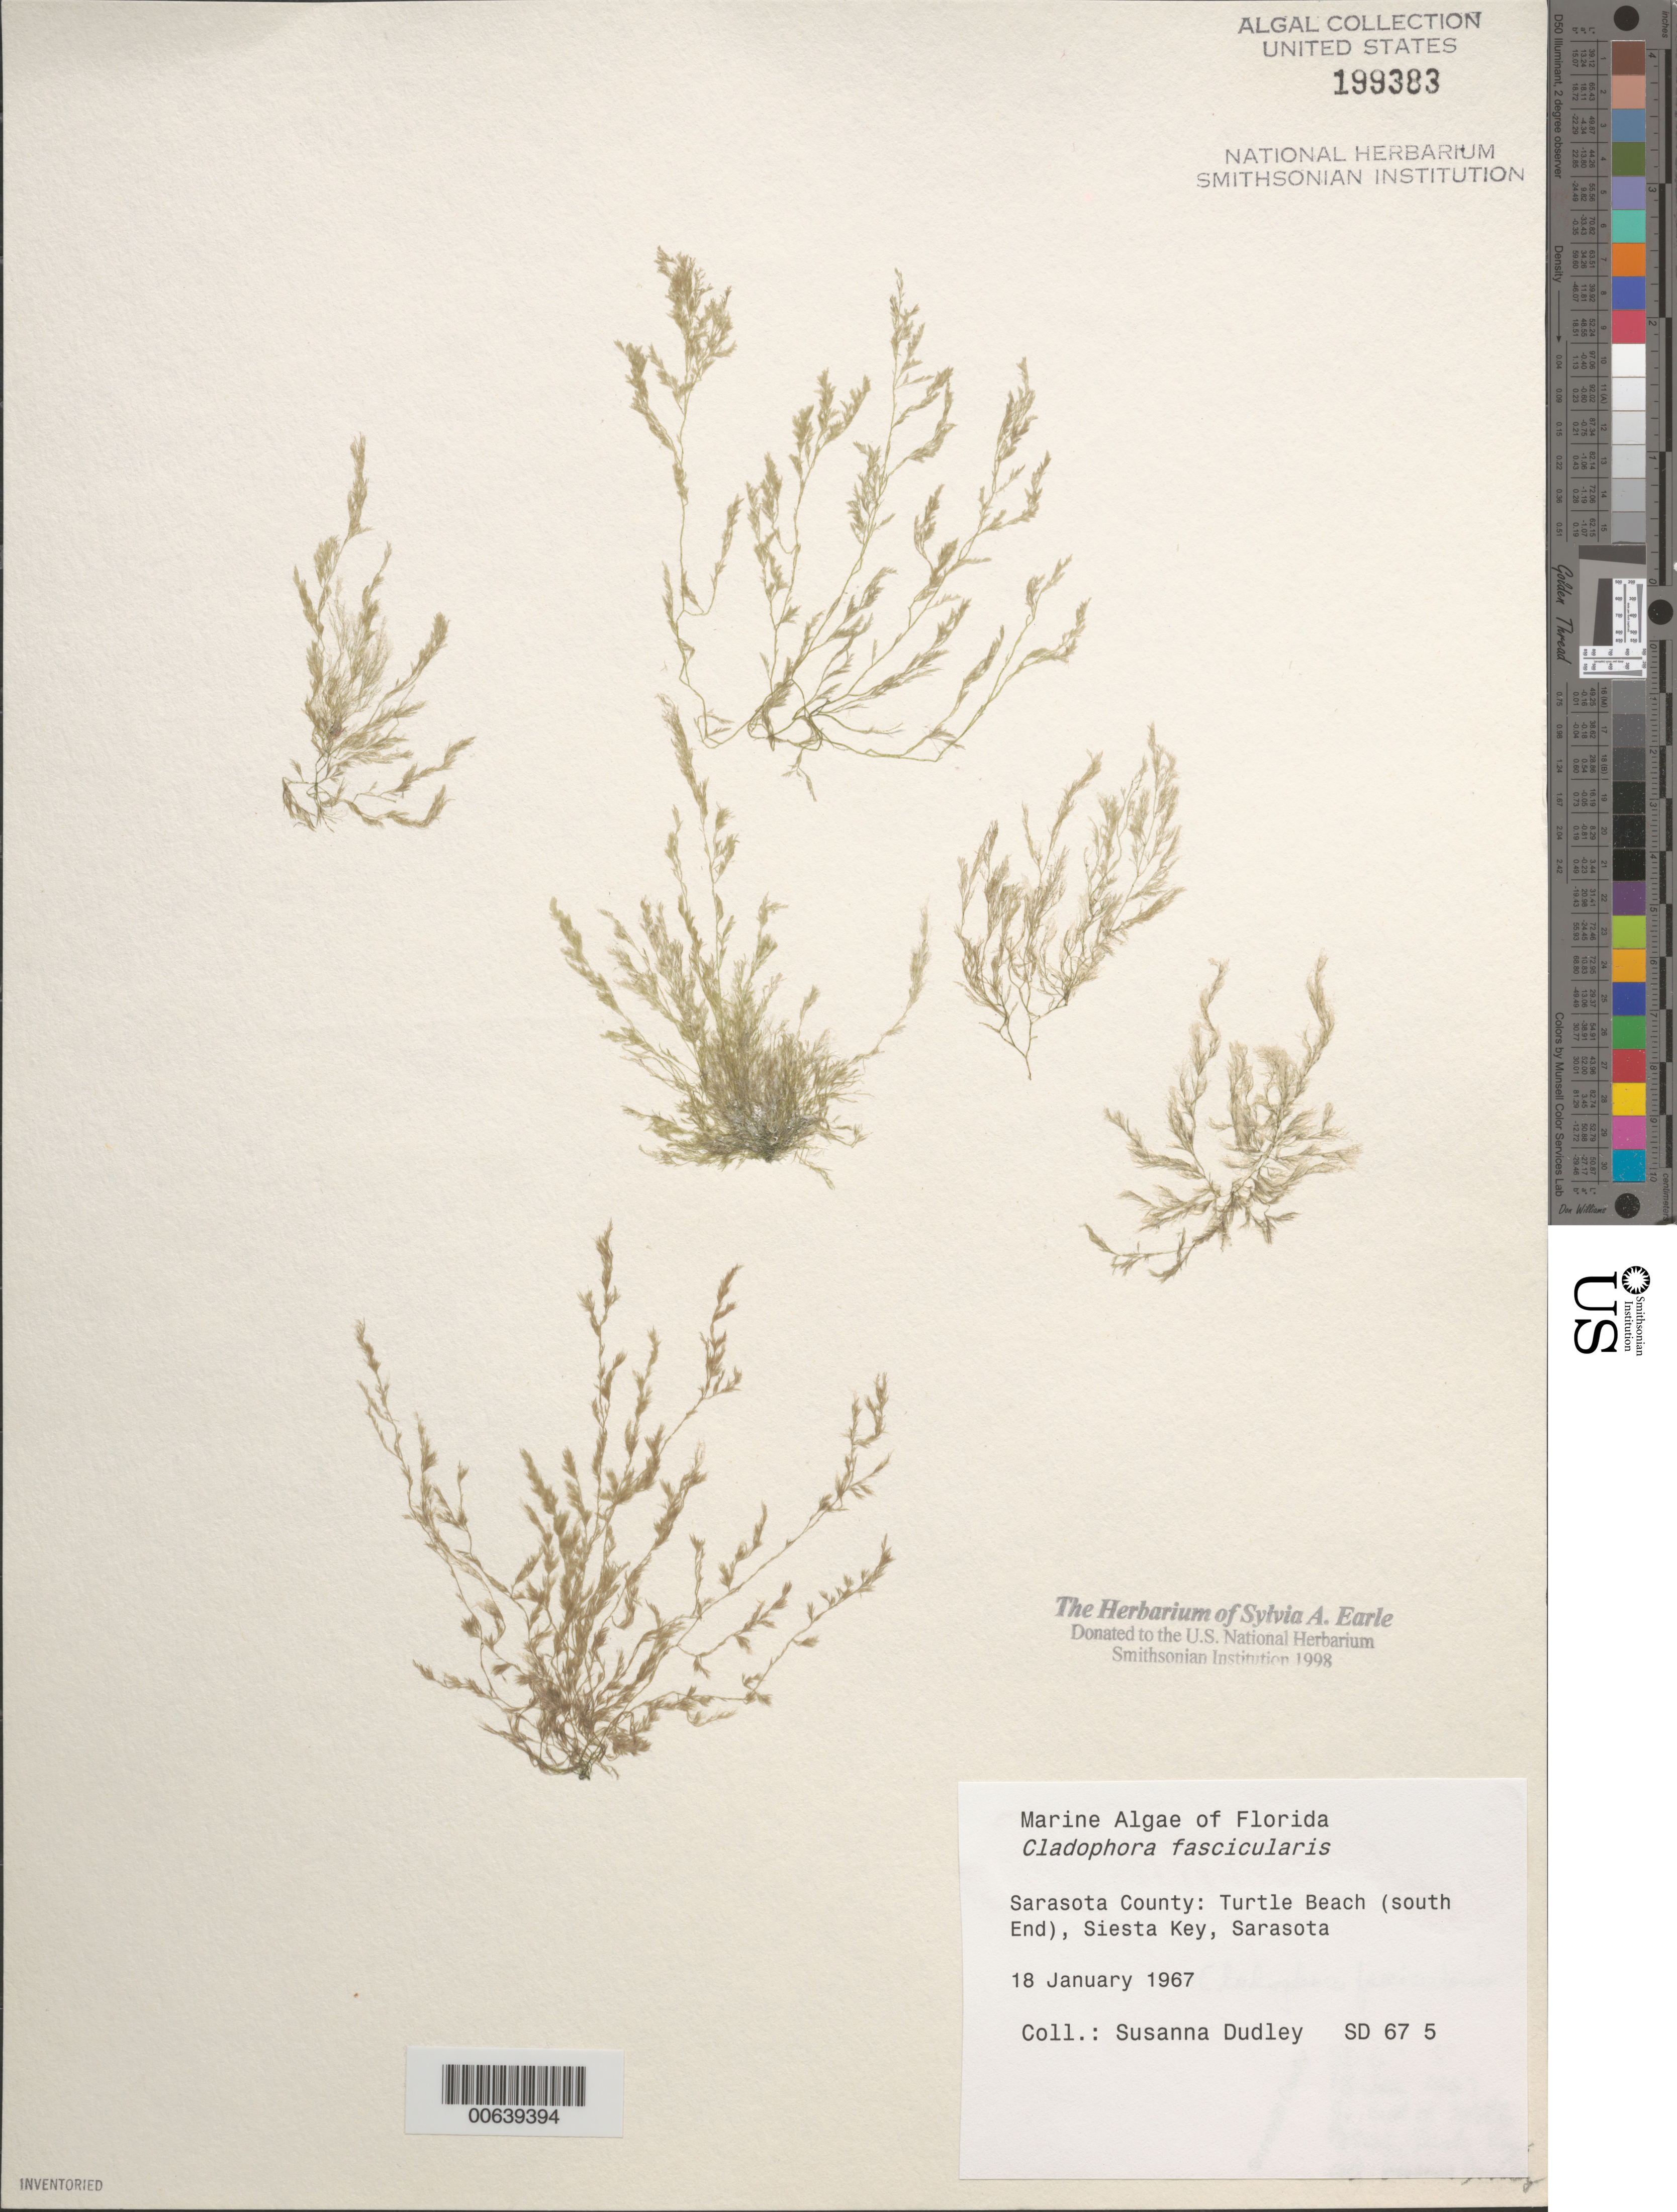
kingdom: Plantae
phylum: Chlorophyta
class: Ulvophyceae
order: Ulvales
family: Ulvaceae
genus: Ulva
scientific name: Ulva linza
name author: L.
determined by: Algae name updating Project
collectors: S. Dudley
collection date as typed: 18 Jun 1967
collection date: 1967-06-18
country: United States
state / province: Florida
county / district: Sarasota County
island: Siesta Key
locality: Turtle Beach, south end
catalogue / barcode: US 199383